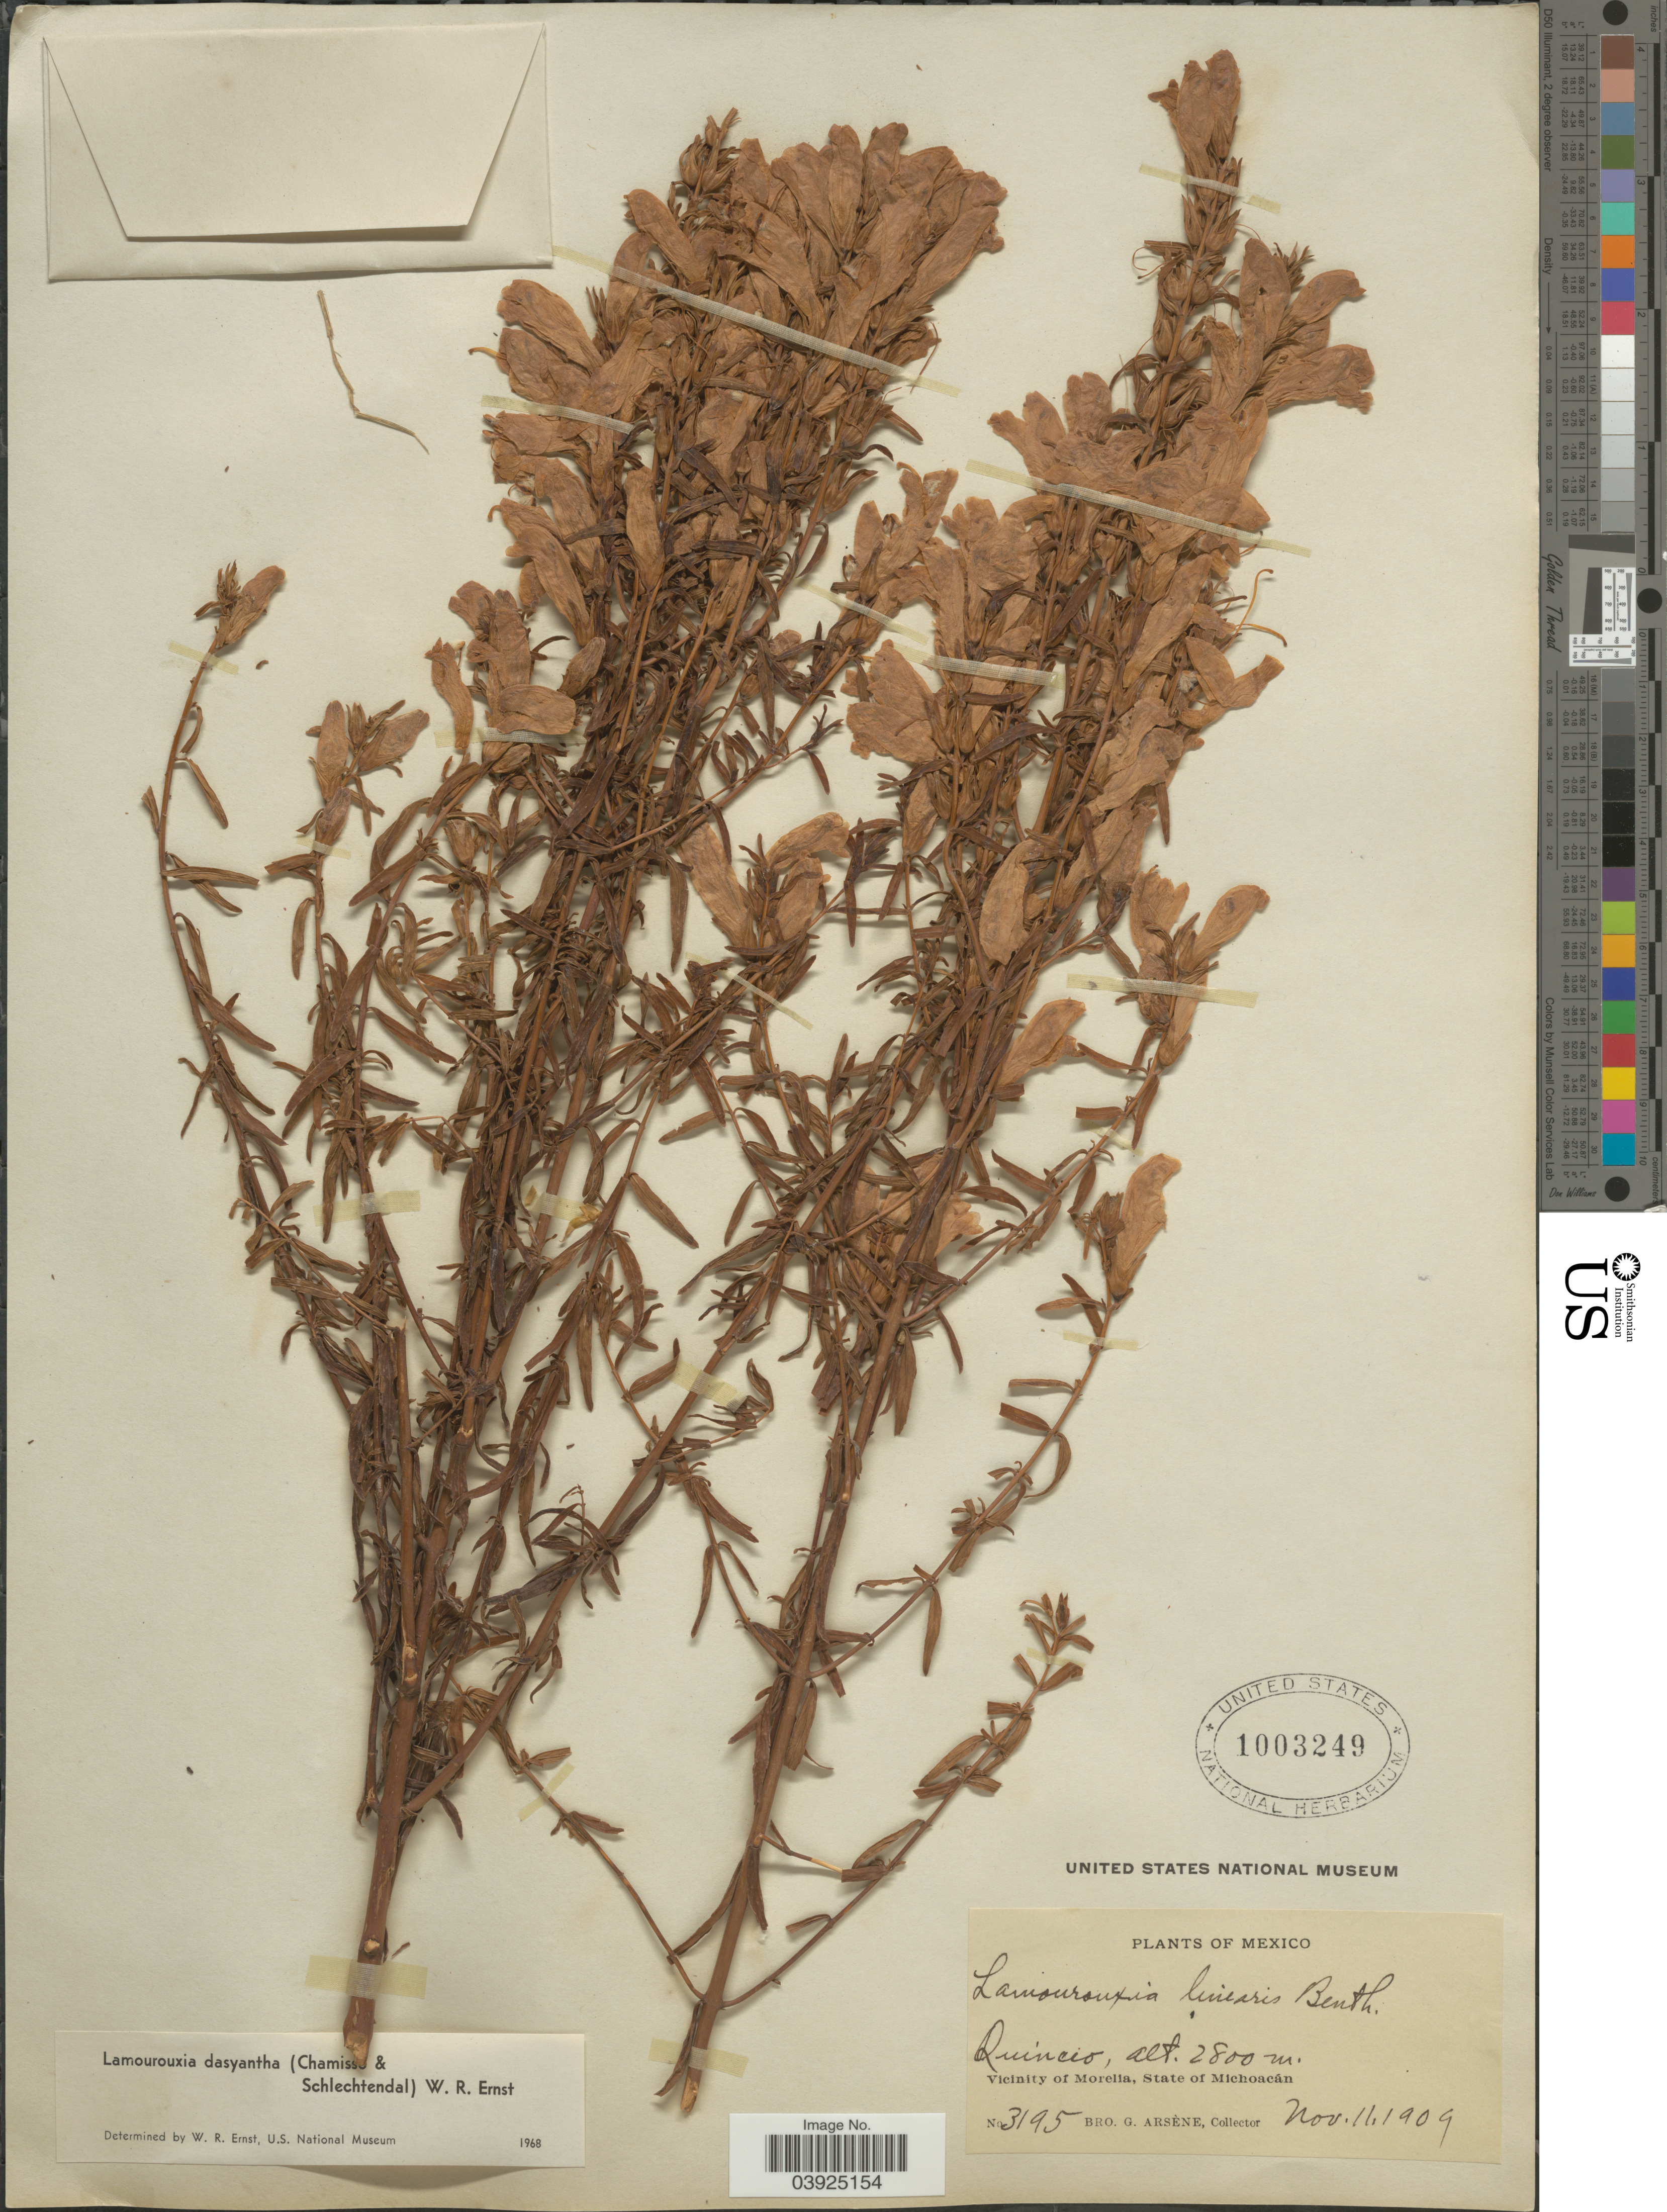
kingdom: Plantae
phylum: Tracheophyta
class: Magnoliopsida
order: Lamiales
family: Orobanchaceae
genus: Lamourouxia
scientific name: Lamourouxia dasyantha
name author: (Cham. & Schltdl.) W.R. Ernst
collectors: Bro. G. Arsène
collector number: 3195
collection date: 1909-11-11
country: Mexico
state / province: Michoacán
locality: Quincio. Vicinity of Morelia.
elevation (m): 2800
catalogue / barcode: US 1003249